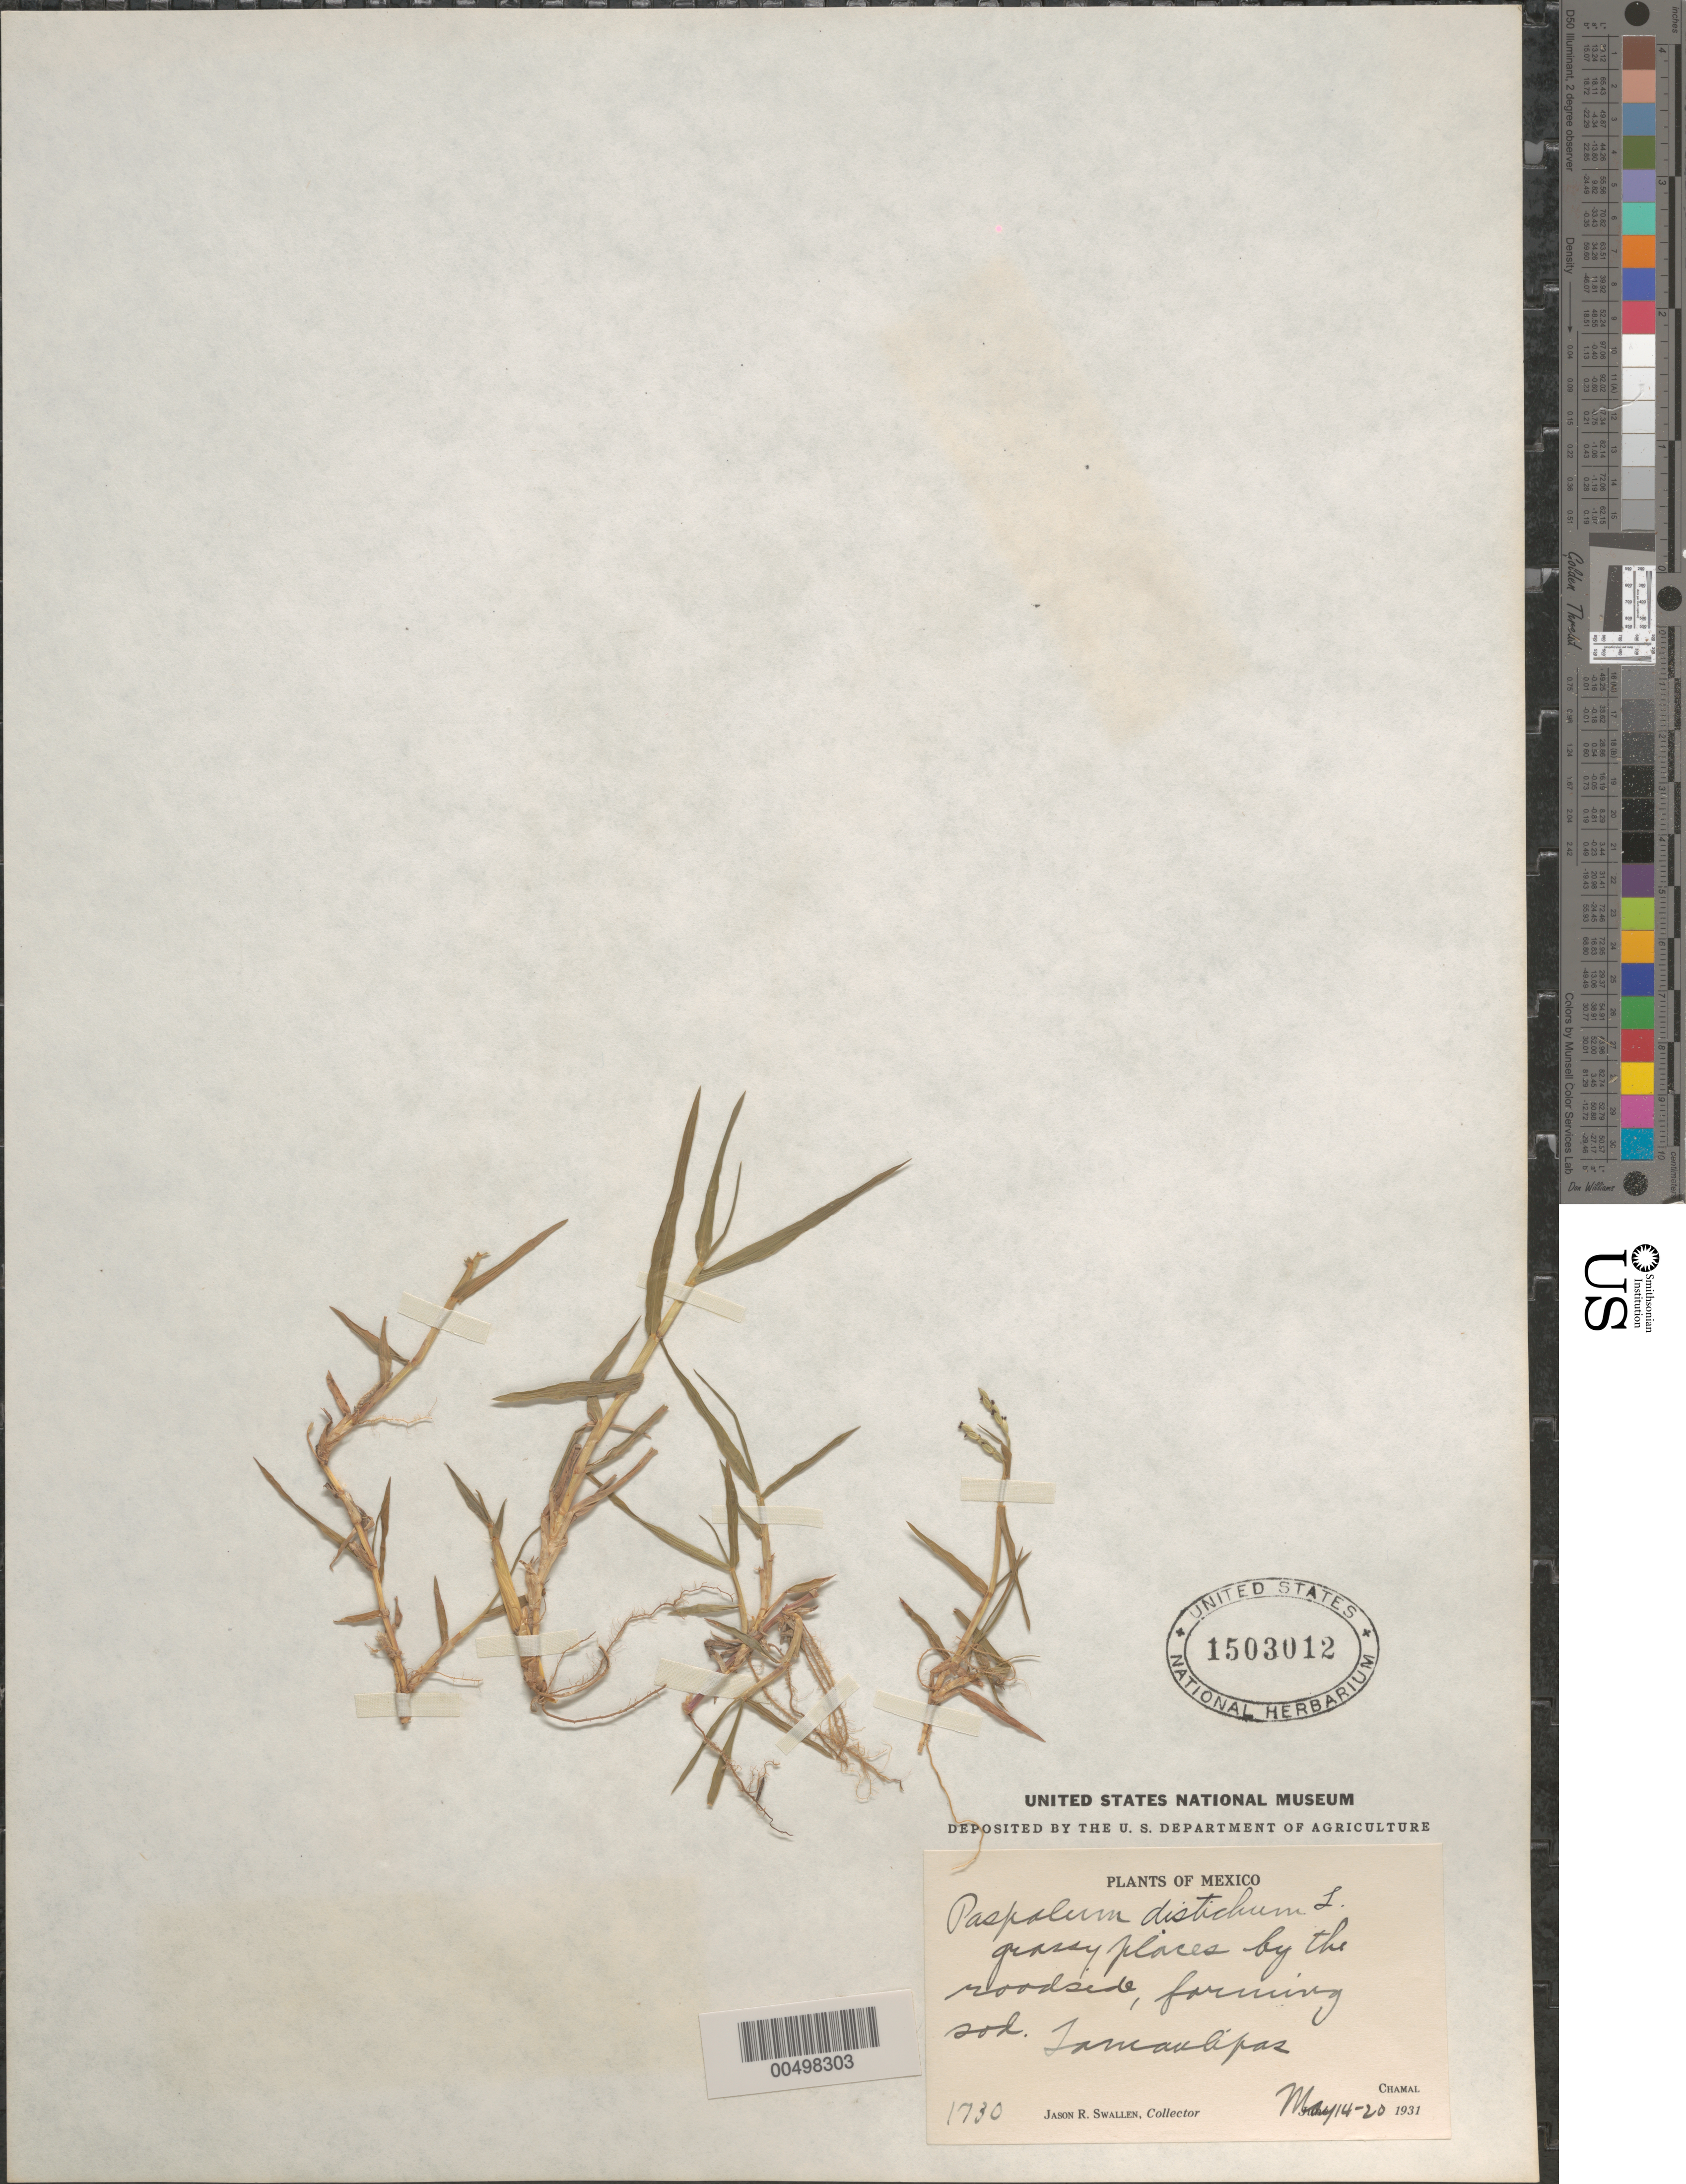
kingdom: Plantae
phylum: Tracheophyta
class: Liliopsida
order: Poales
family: Poaceae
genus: Paspalum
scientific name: Paspalum paspaloides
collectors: J. R. Swallen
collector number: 1730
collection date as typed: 14 May 1931 to 20 May 1931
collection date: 1931-05-14/1931-05-20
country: Mexico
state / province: Tamaulipas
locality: Chamal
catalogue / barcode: US 1503012